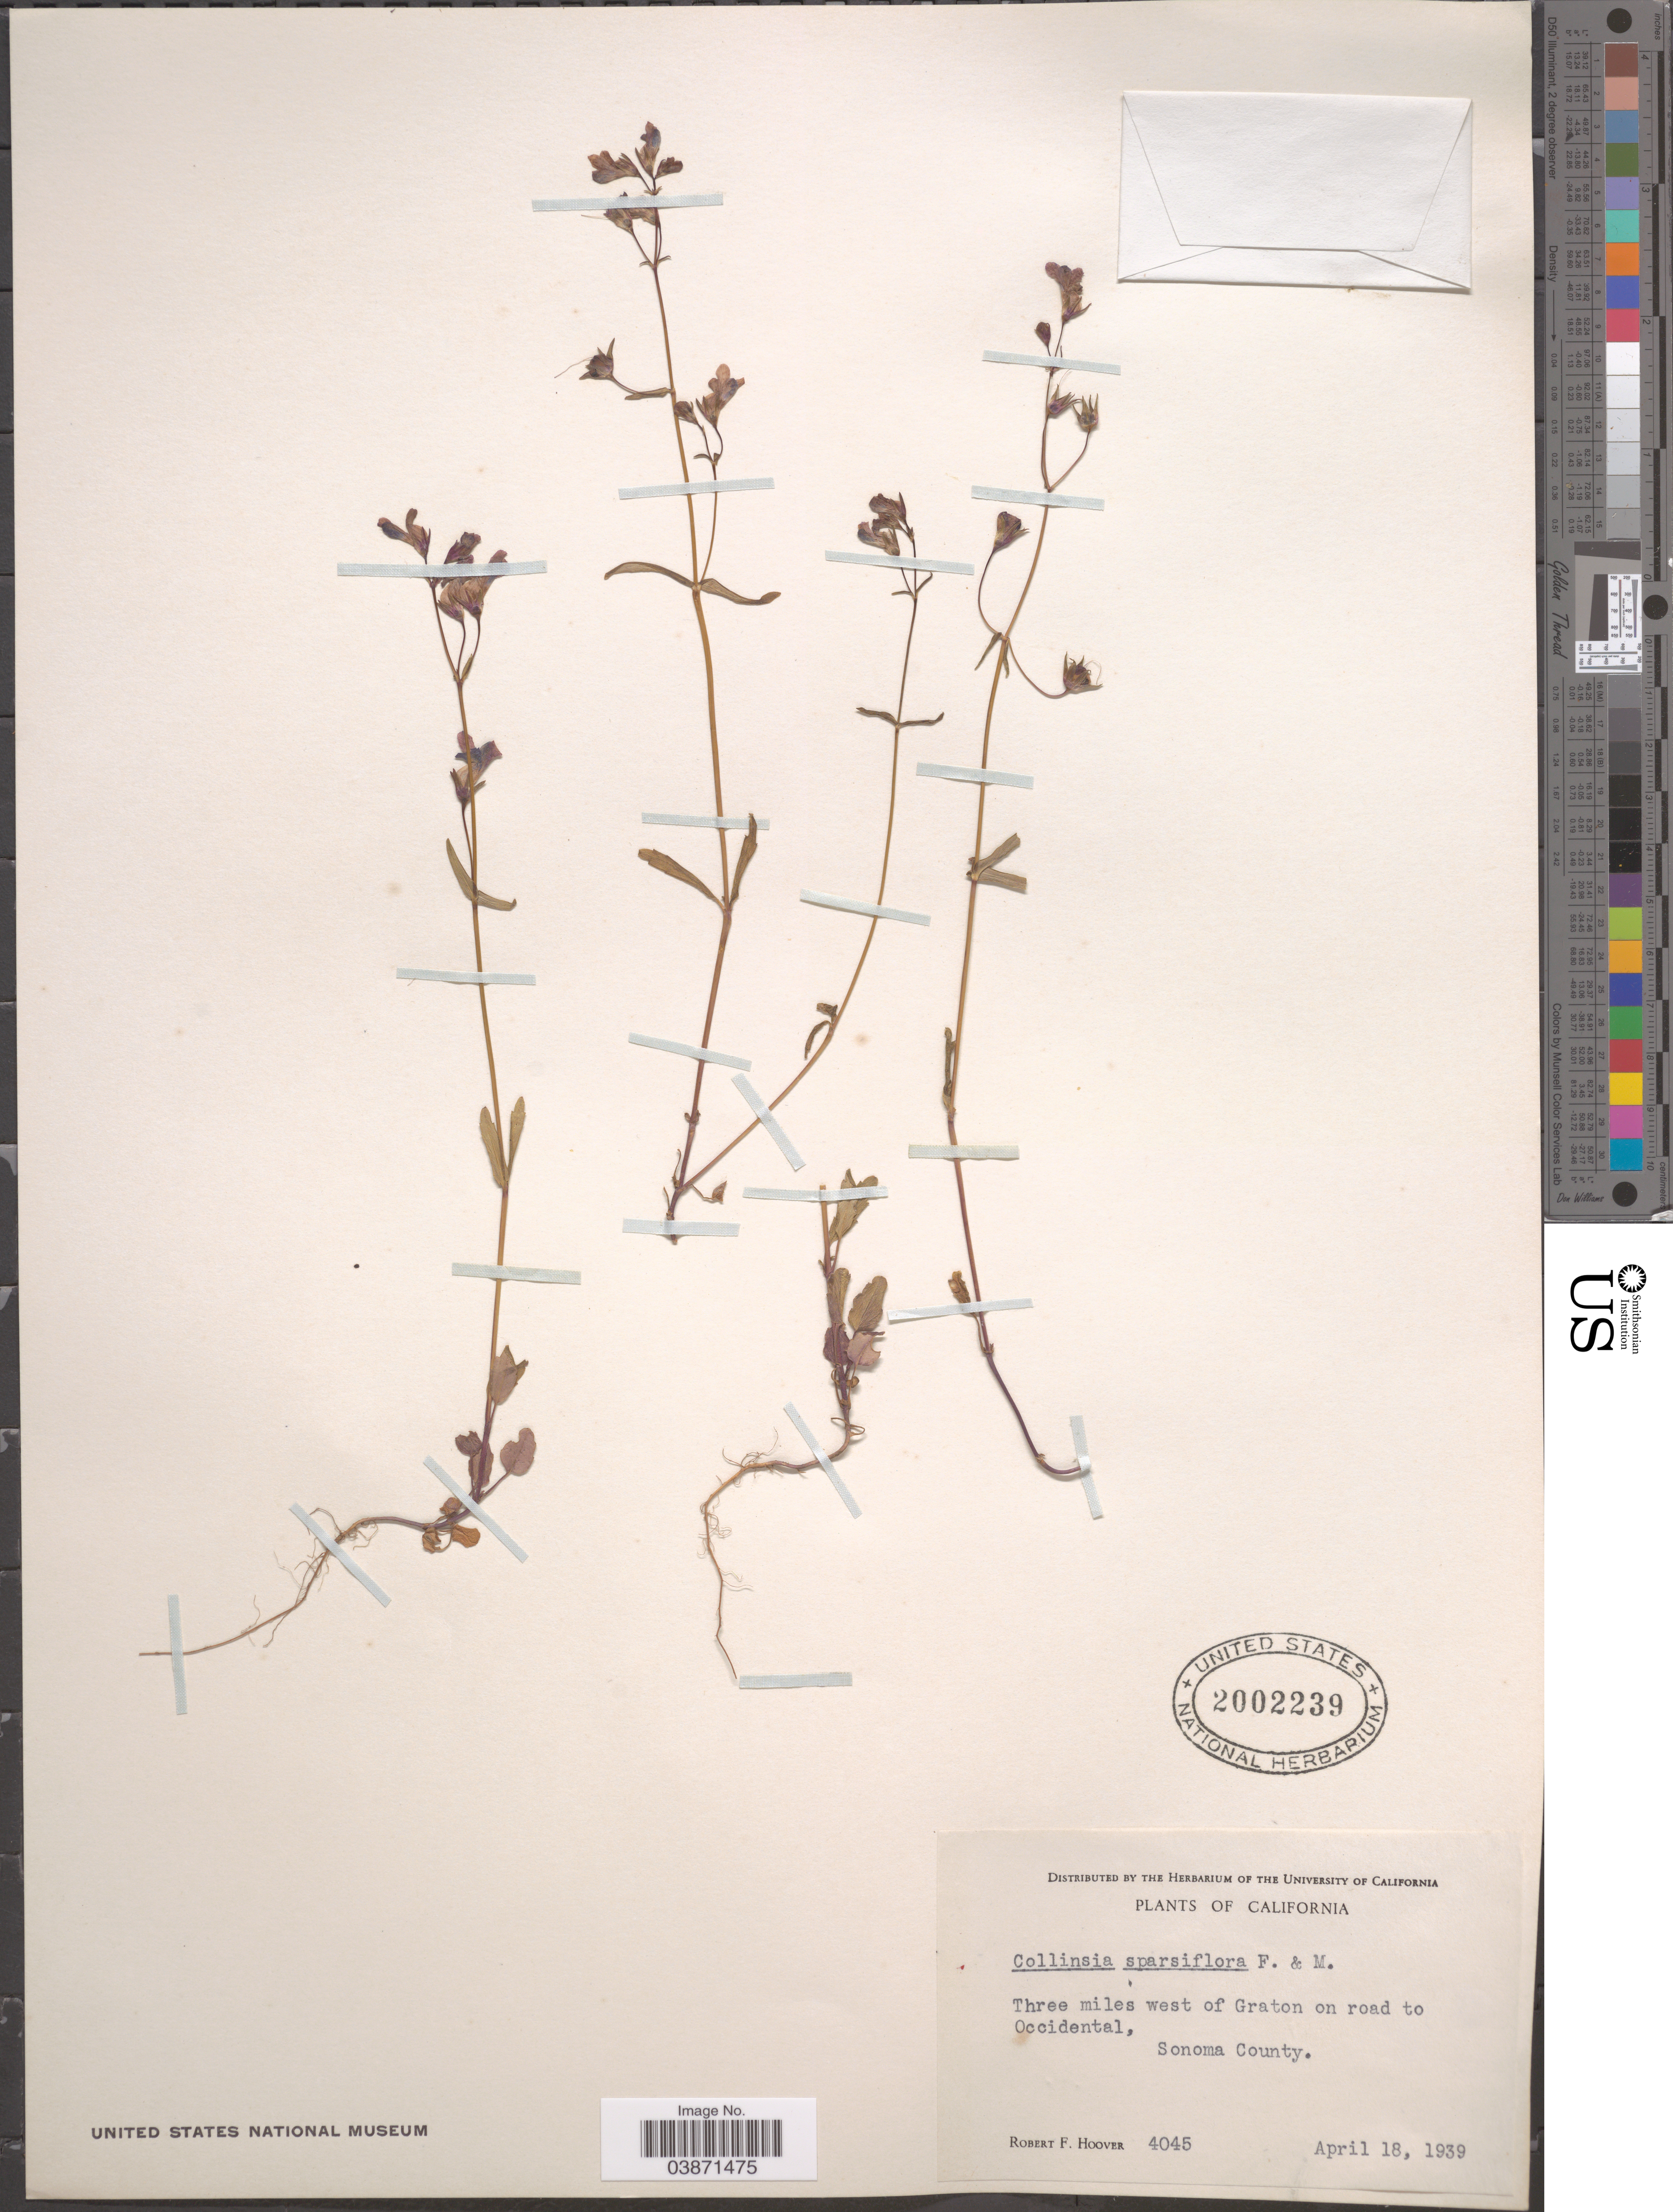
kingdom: Plantae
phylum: Tracheophyta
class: Magnoliopsida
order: Lamiales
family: Plantaginaceae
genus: Collinsia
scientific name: Collinsia sparsiflora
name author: Fisch. & C.A. Mey.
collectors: R. F. Hoover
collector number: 4045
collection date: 1939-04-18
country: United States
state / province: California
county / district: Sonoma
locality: Three miles west of Graton on road to Occidental, Sonoma County.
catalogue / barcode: US 2002239